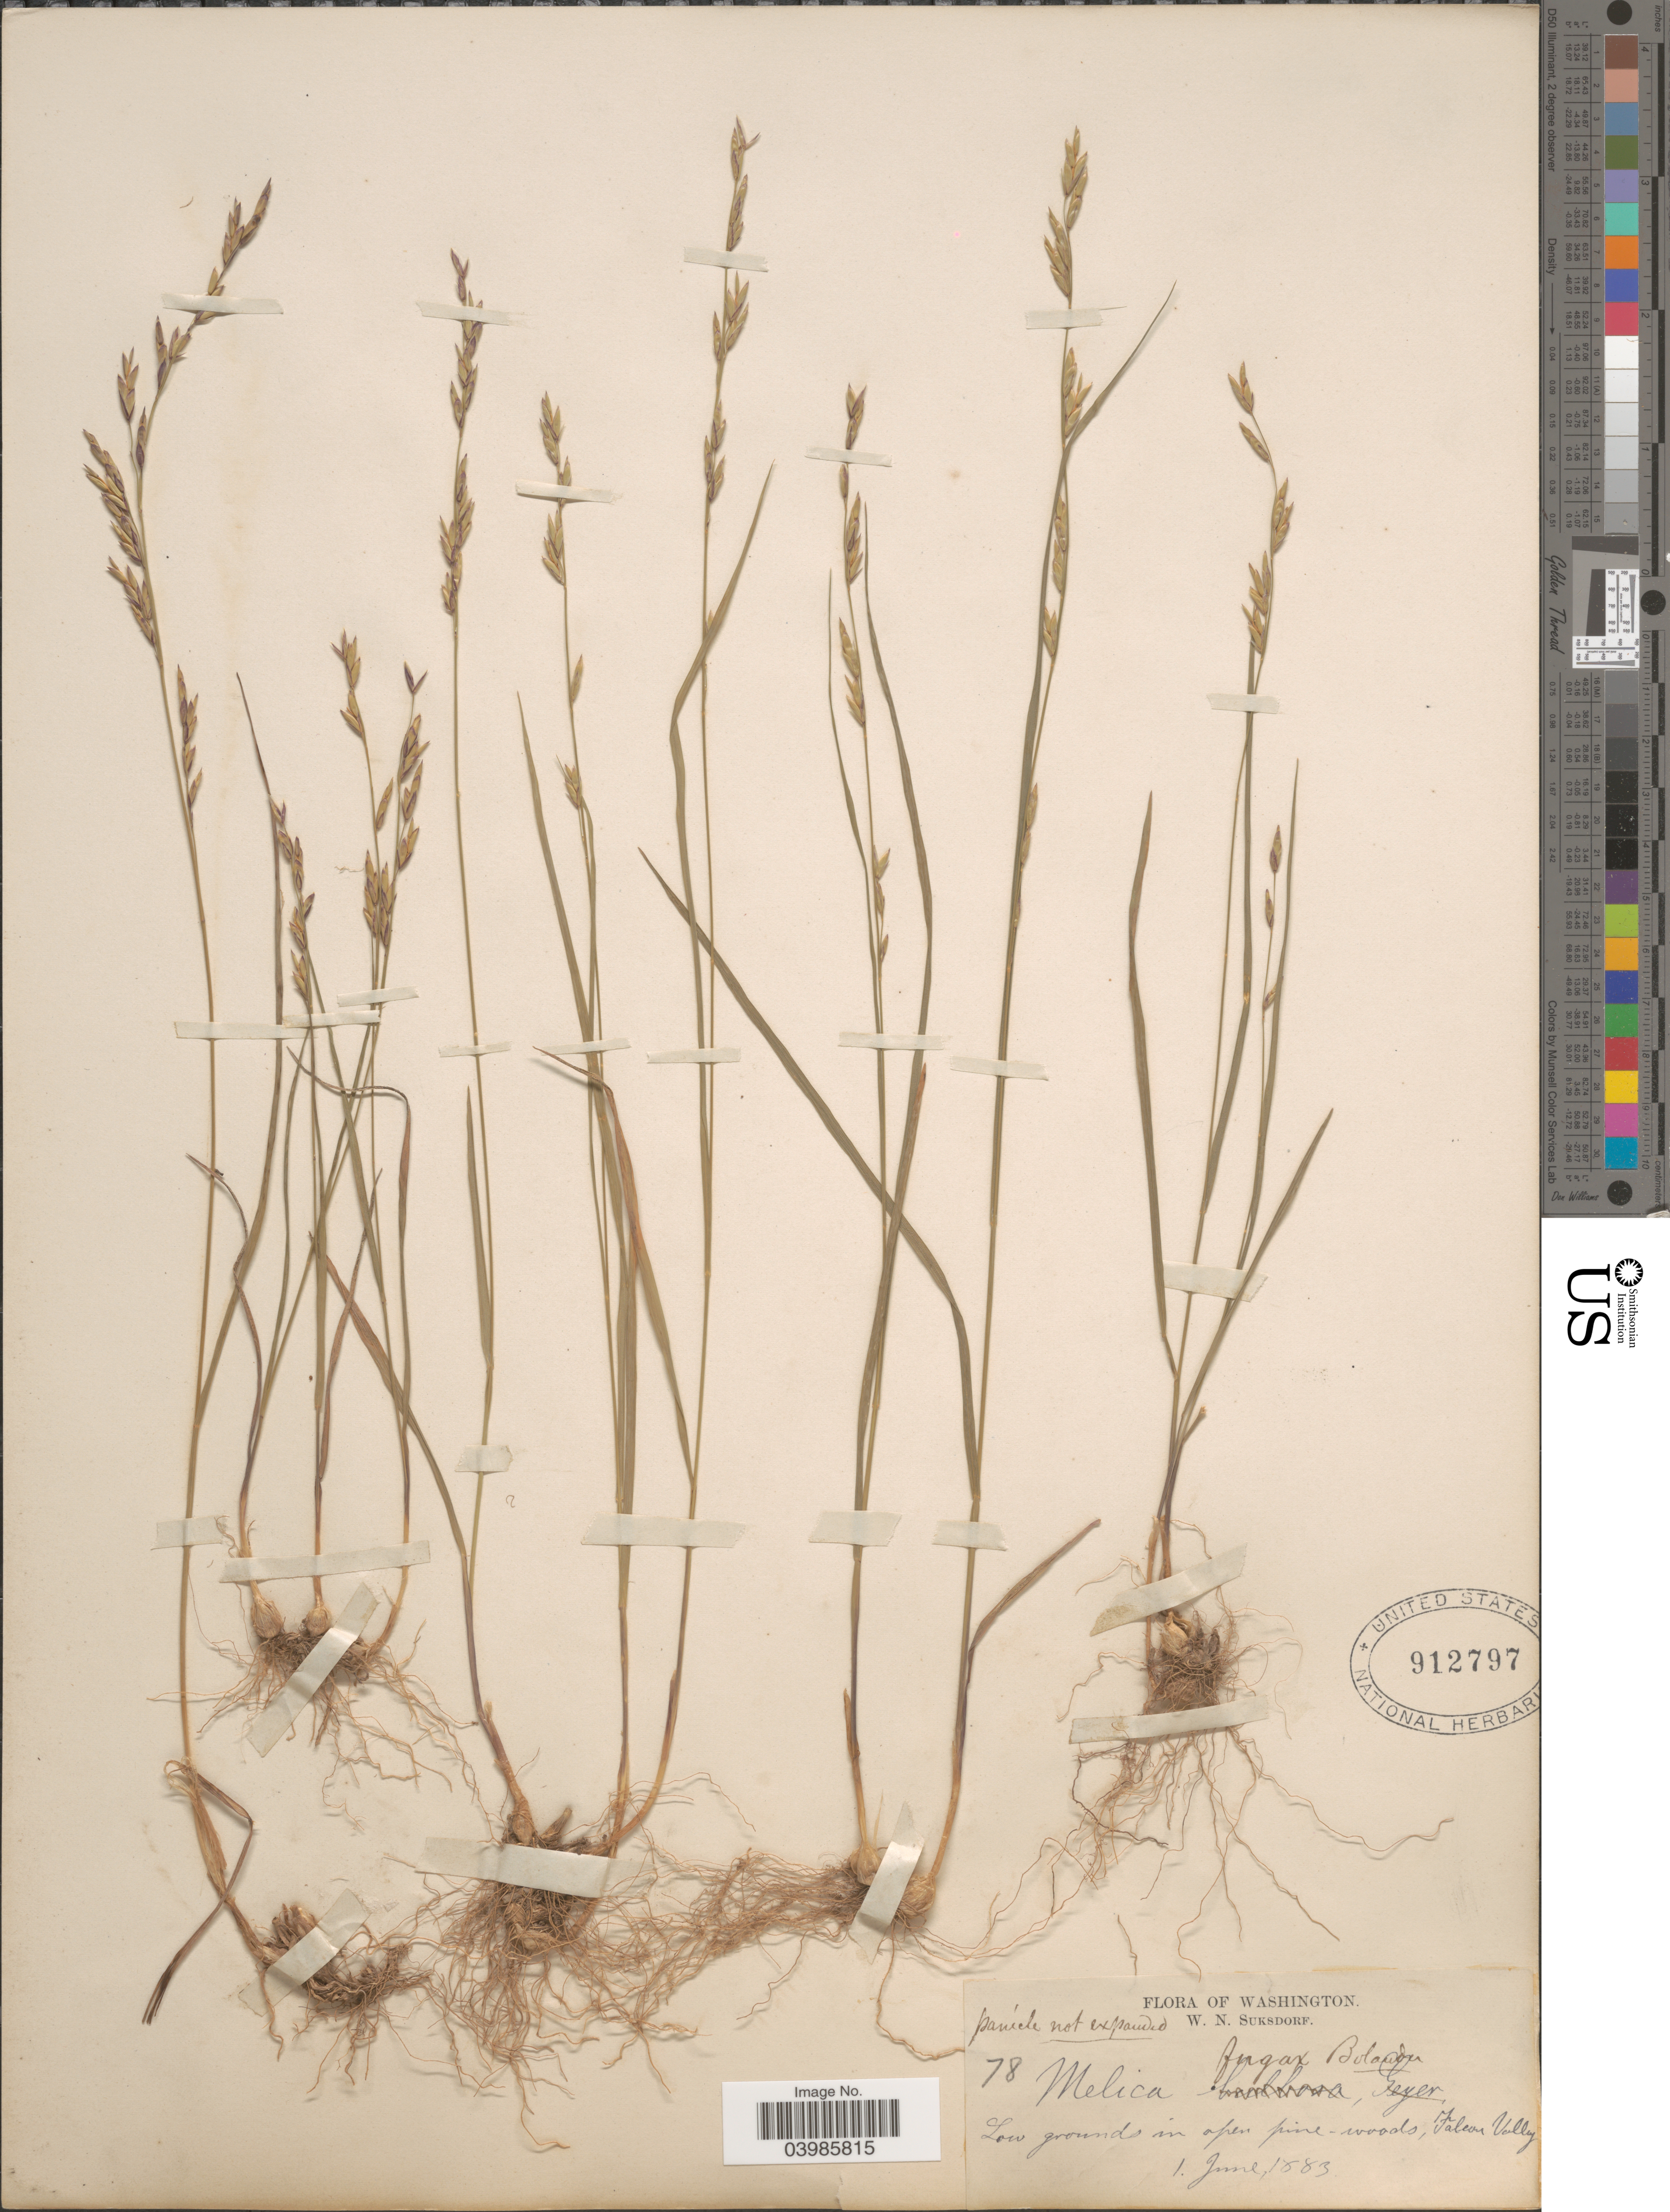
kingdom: Plantae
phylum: Tracheophyta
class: Liliopsida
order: Poales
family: Poaceae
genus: Melica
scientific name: Melica fugax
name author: Bol.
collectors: W. N. Suksdorf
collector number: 78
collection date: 1883-06-01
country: United States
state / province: Washington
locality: Low grounds in open pine-woods, Falcon Valley.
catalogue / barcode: US 912797